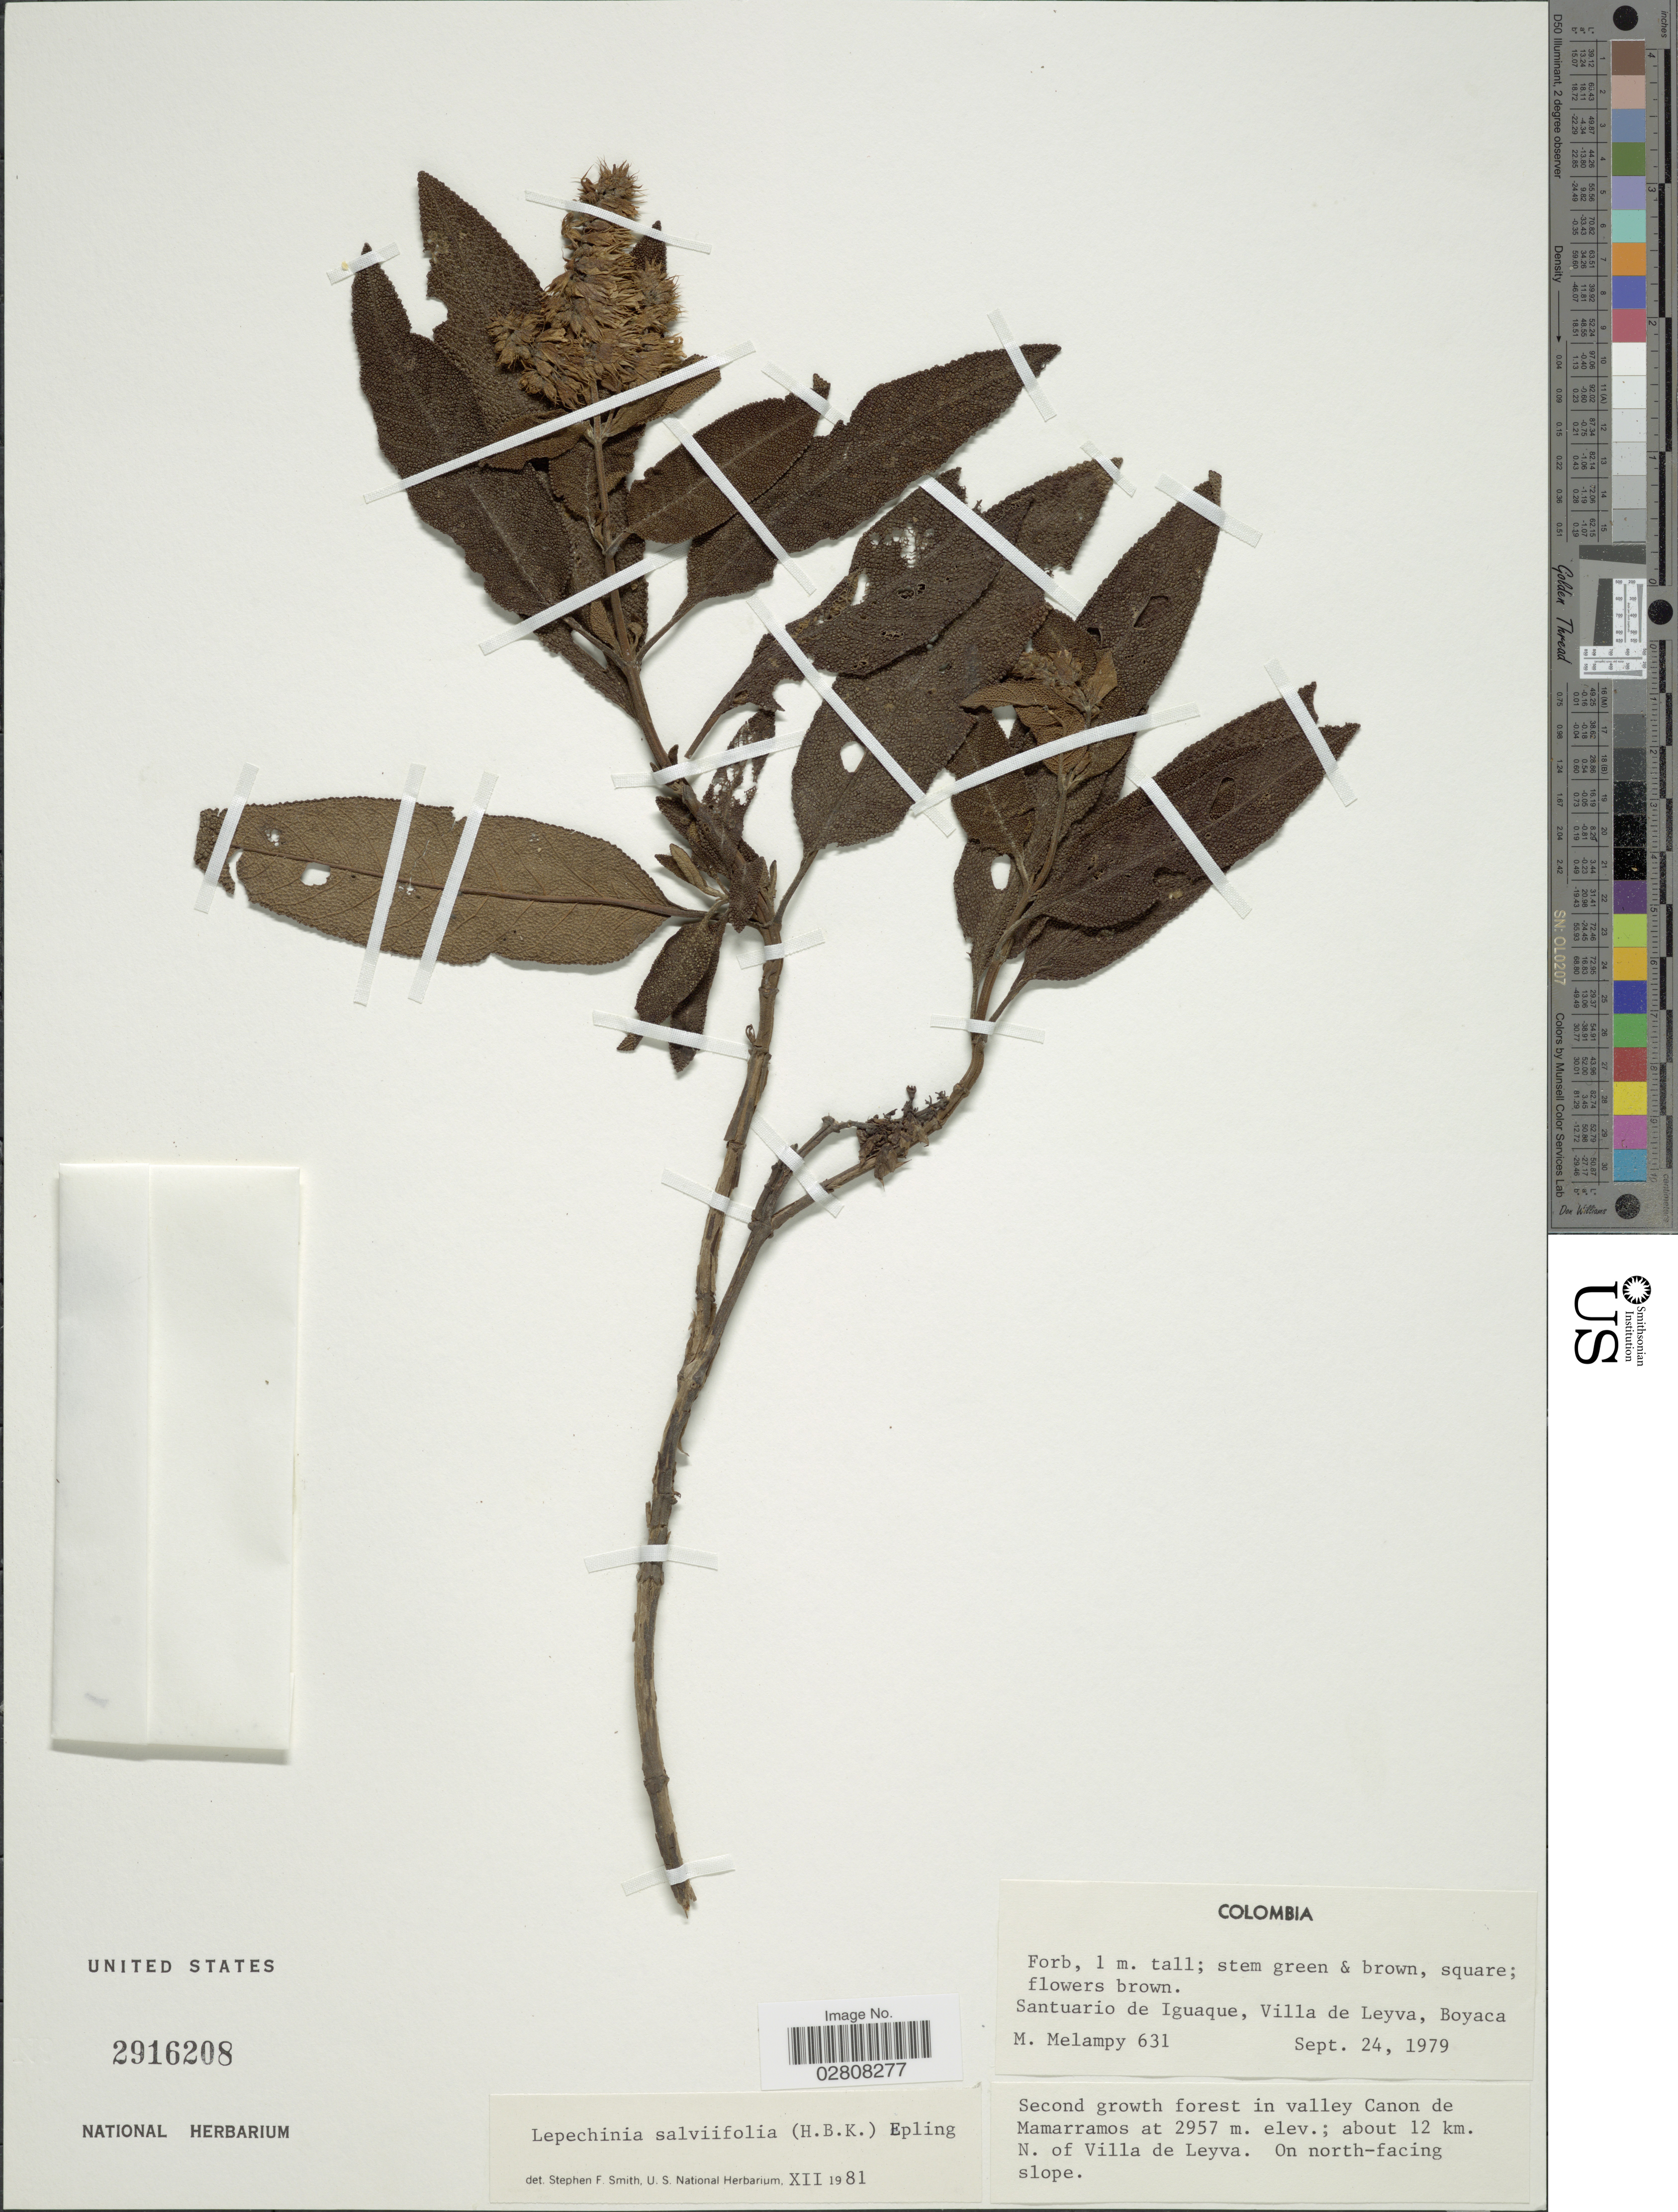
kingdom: Plantae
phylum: Tracheophyta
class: Magnoliopsida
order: Lamiales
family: Lamiaceae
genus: Lepechinia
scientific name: Lepechinia salviifolia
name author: (Kunth) Epling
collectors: M. Melampy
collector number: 631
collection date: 1979-09-24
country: Colombia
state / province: Boyacá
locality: Santuario de Iguaque, Villa de Leyva, Boyaca. Second growth forest in valley Canon de Mamarramos; about 12 km. N. of Villa de Leyva. On north-facing slope.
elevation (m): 2957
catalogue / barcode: US 2916208